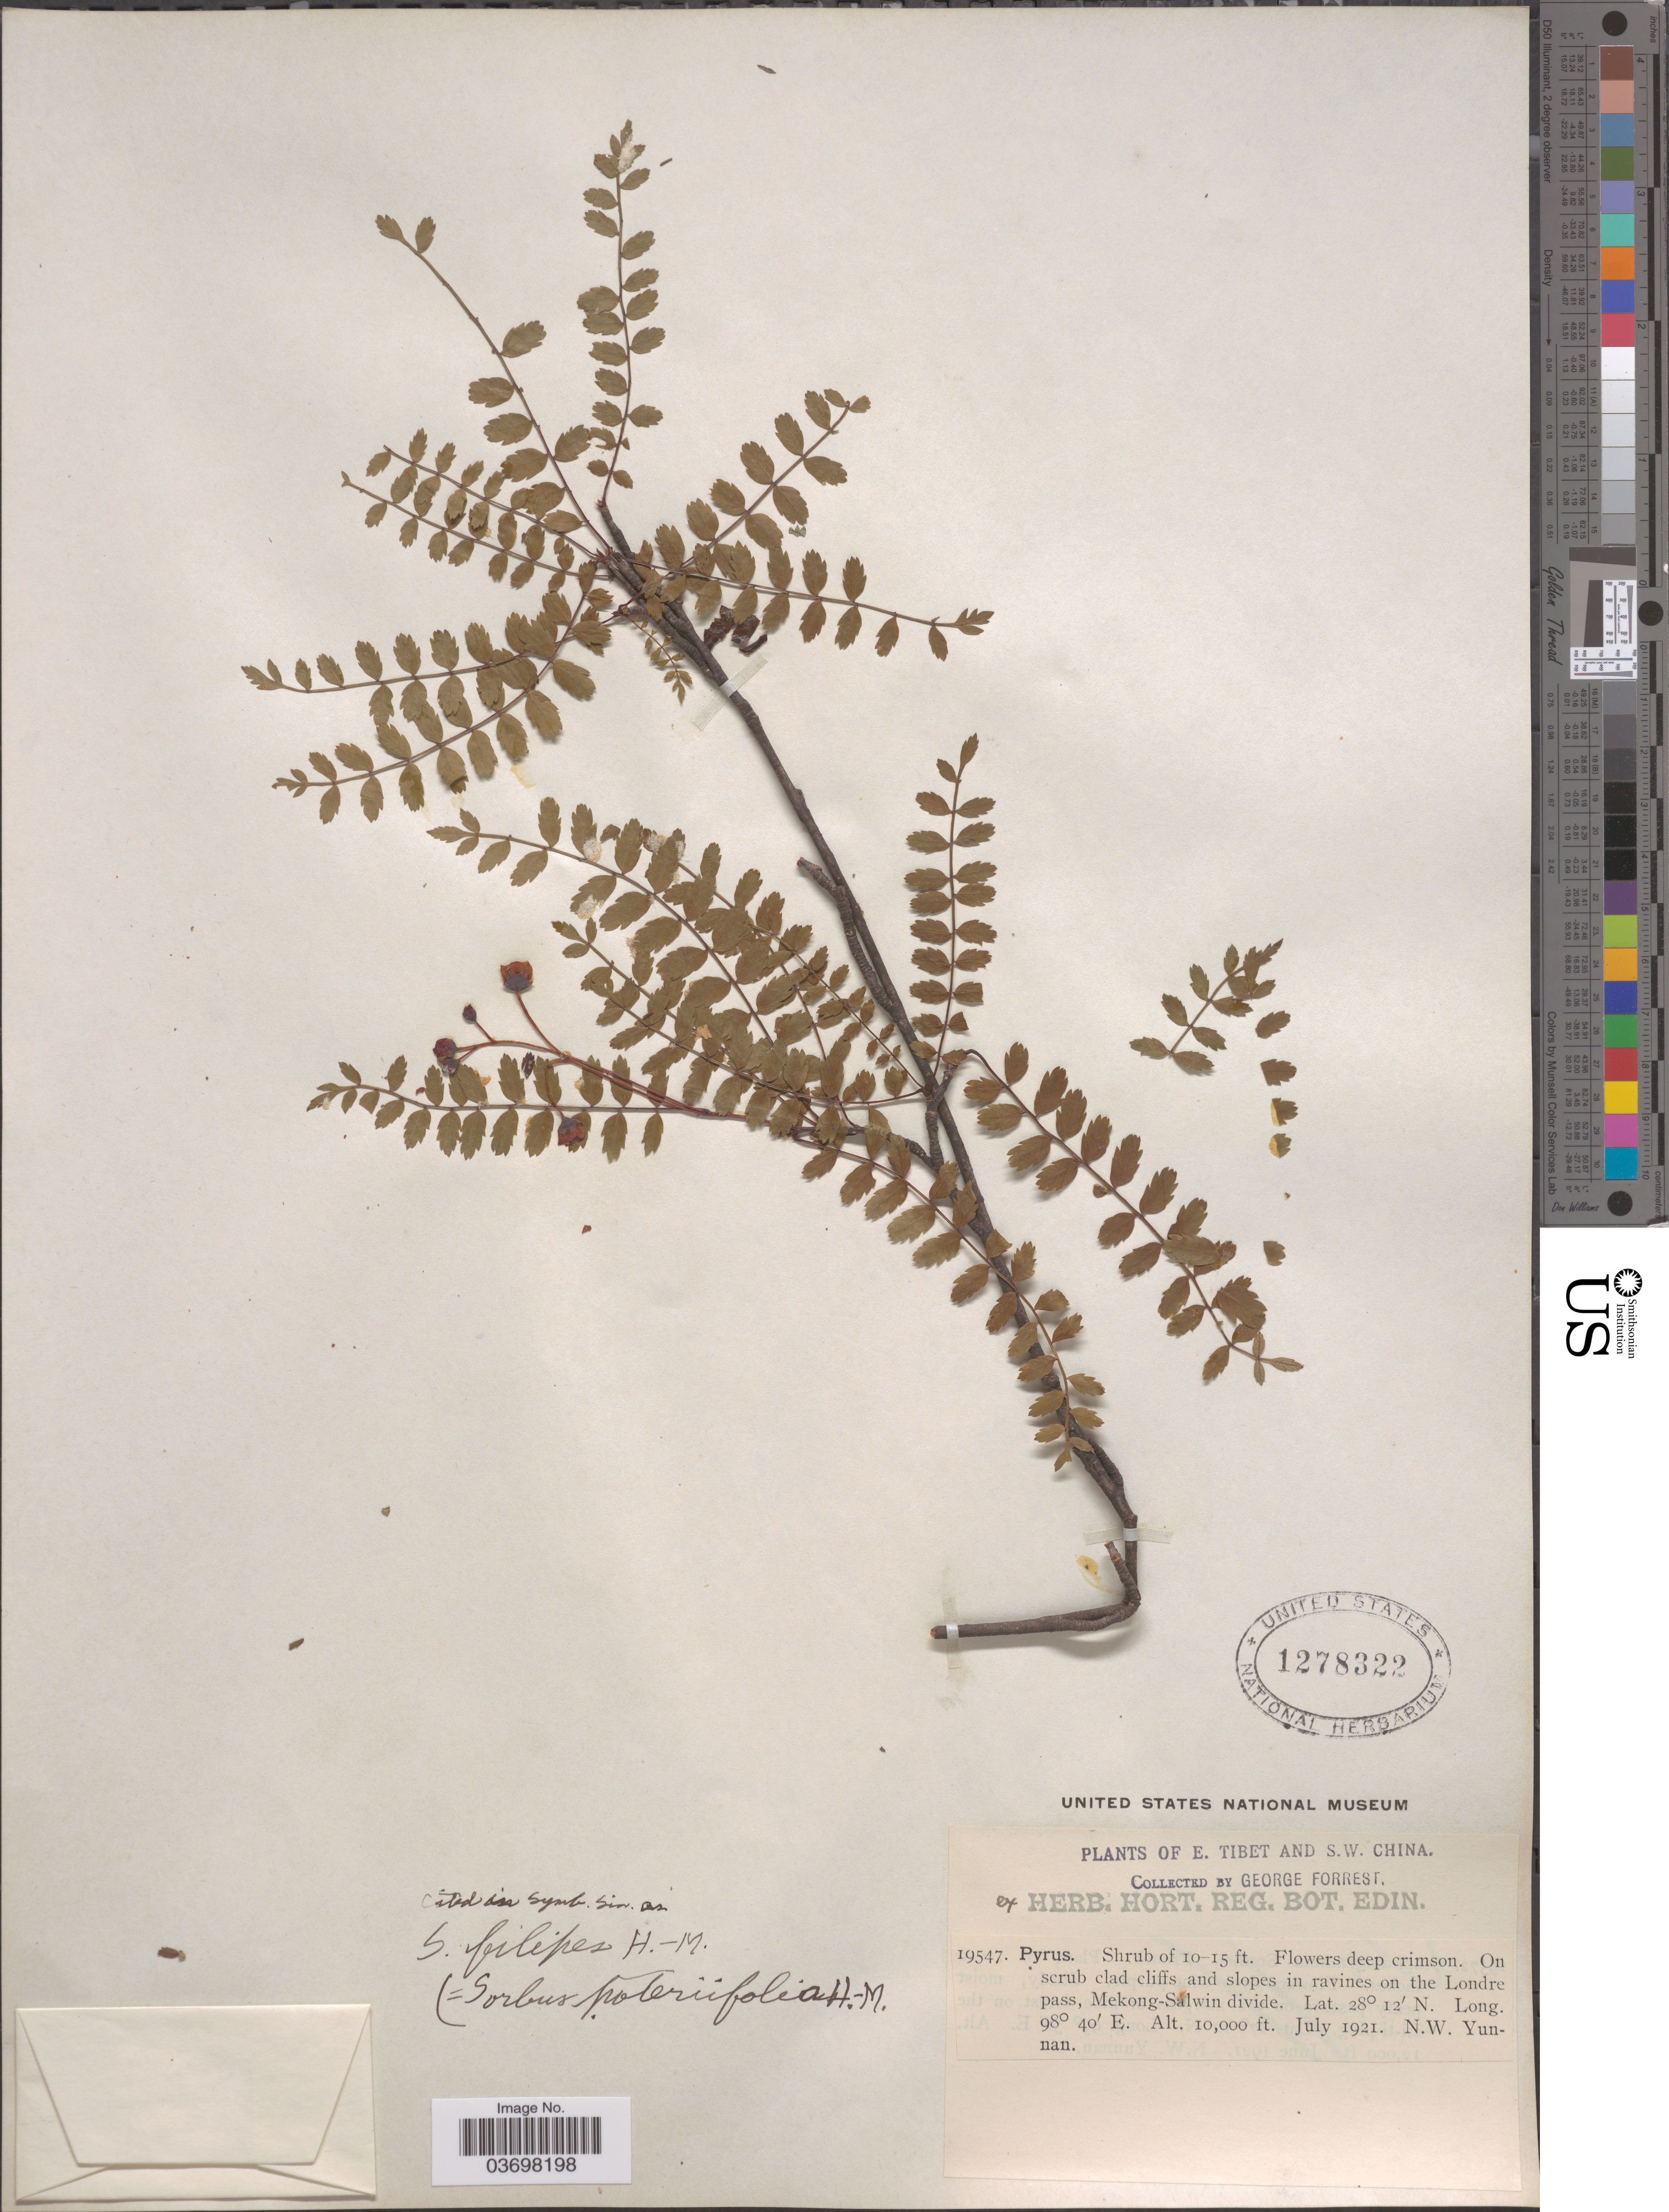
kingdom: Plantae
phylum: Tracheophyta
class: Magnoliopsida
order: Rosales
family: Rosaceae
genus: Sorbus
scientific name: Sorbus filipes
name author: Hand.-Mazz.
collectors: G. Forrest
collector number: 19547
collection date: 1921-07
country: China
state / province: Yunnan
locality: S.W. China. In ravines on the Londre Pass, Mekong-Salwin divide. N.W. Yunnan.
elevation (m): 3048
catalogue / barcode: US 1278322